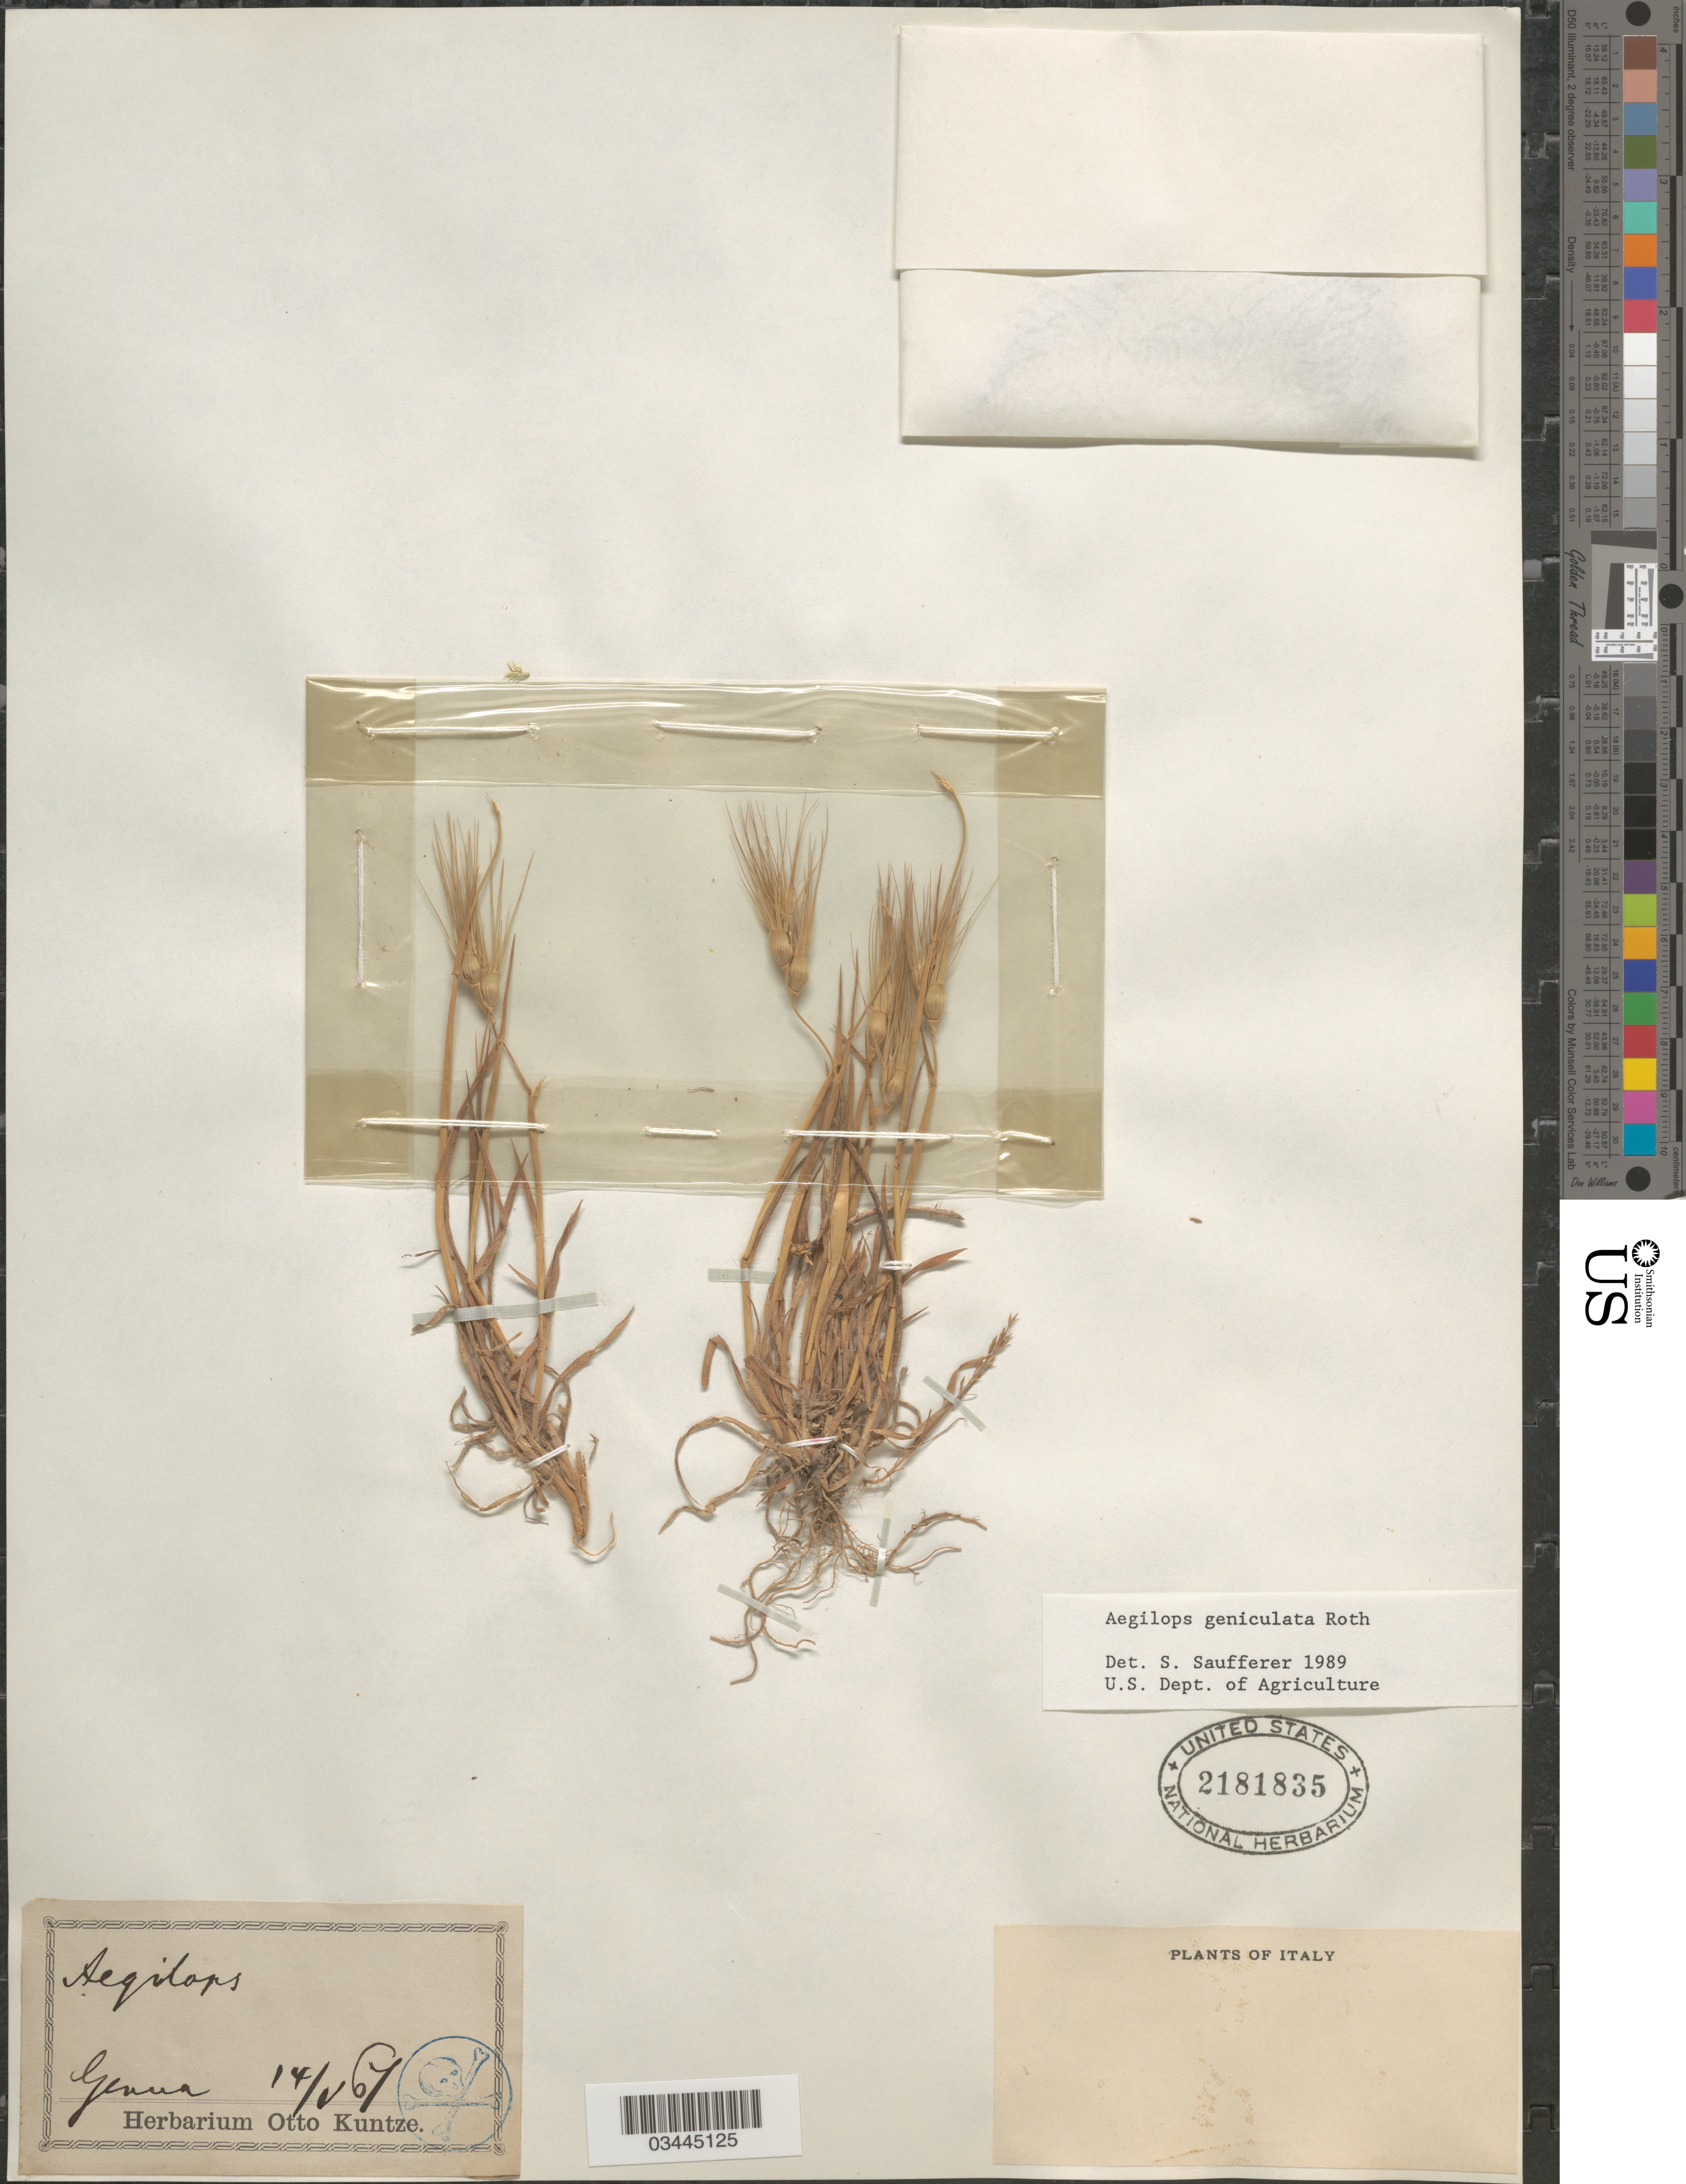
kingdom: Plantae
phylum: Tracheophyta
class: Liliopsida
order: Poales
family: Poaceae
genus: Aegilops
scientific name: Aegilops geniculata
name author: Roth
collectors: ex herb. Otto Kuntze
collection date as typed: Transcribed d/m/y: 14/5/67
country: Italy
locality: Genua.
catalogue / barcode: US 2181835